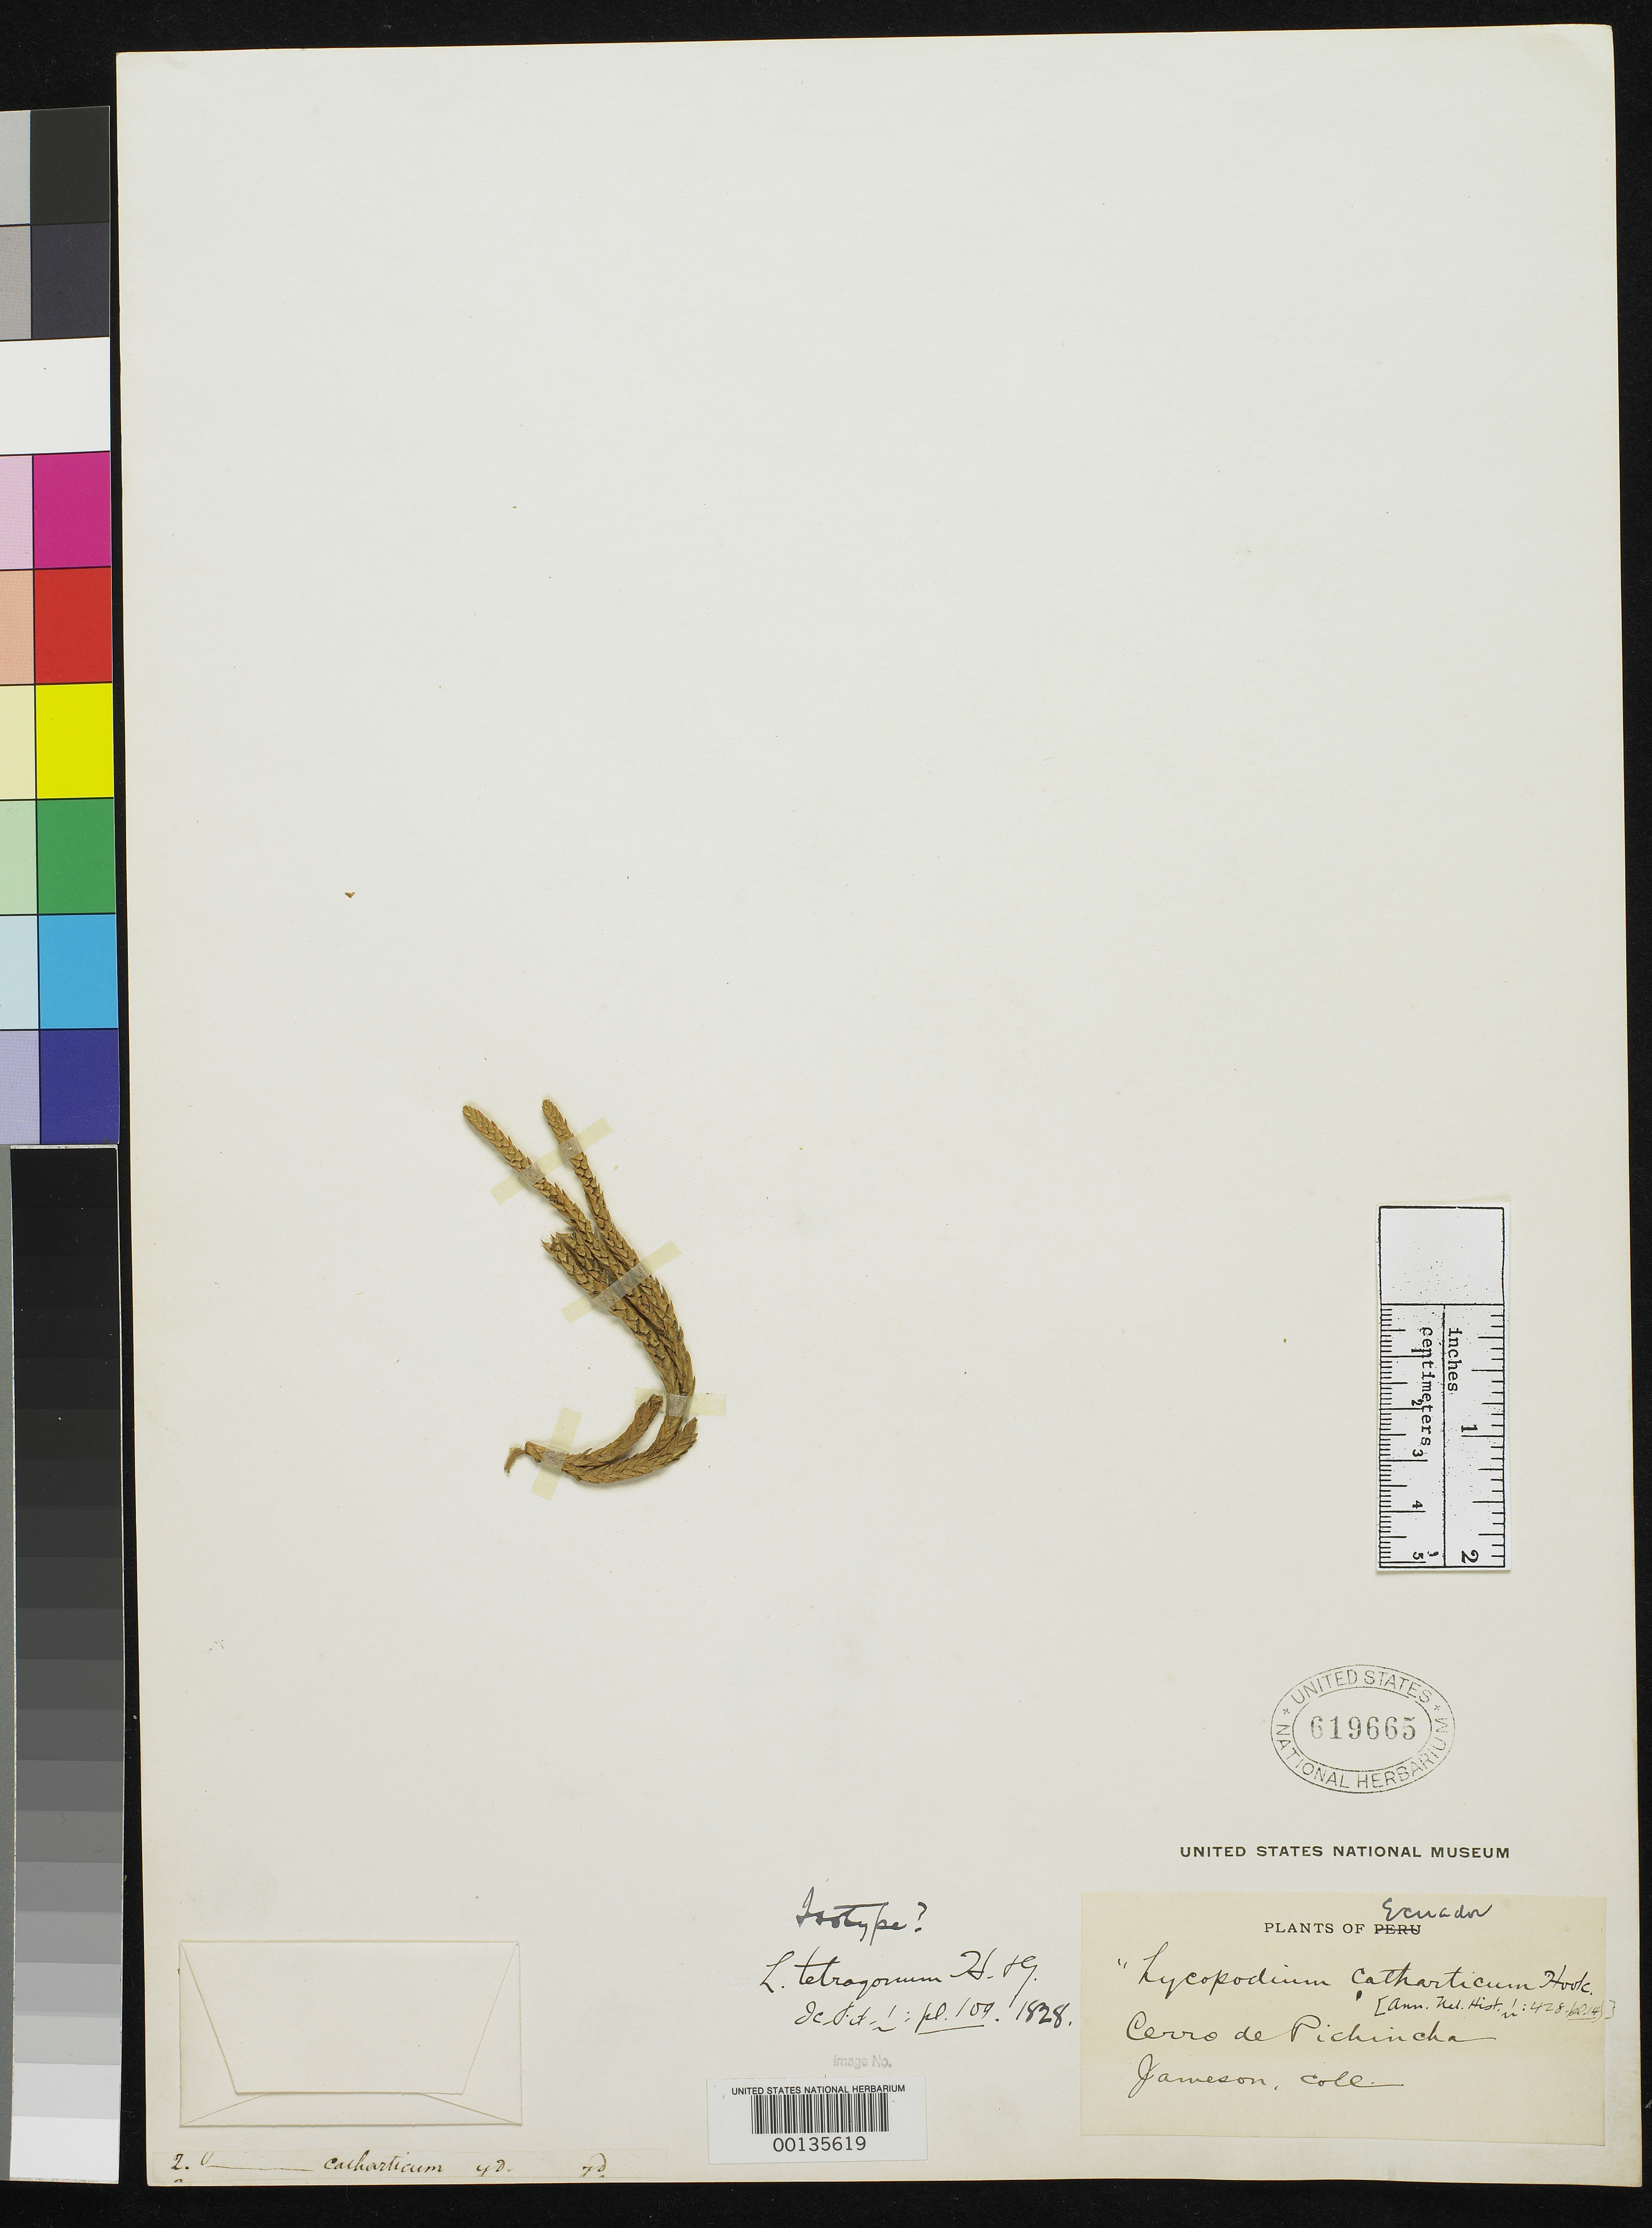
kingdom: Plantae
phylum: Tracheophyta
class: Lycopodiopsida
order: Lycopodiales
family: Lycopodiaceae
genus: Lycopodium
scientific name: Lycopodium tetragonum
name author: Hook. & Grev.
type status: Type Collection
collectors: W. Jameson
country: Ecuador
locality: Cerro de Pichincha.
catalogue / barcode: US 619665